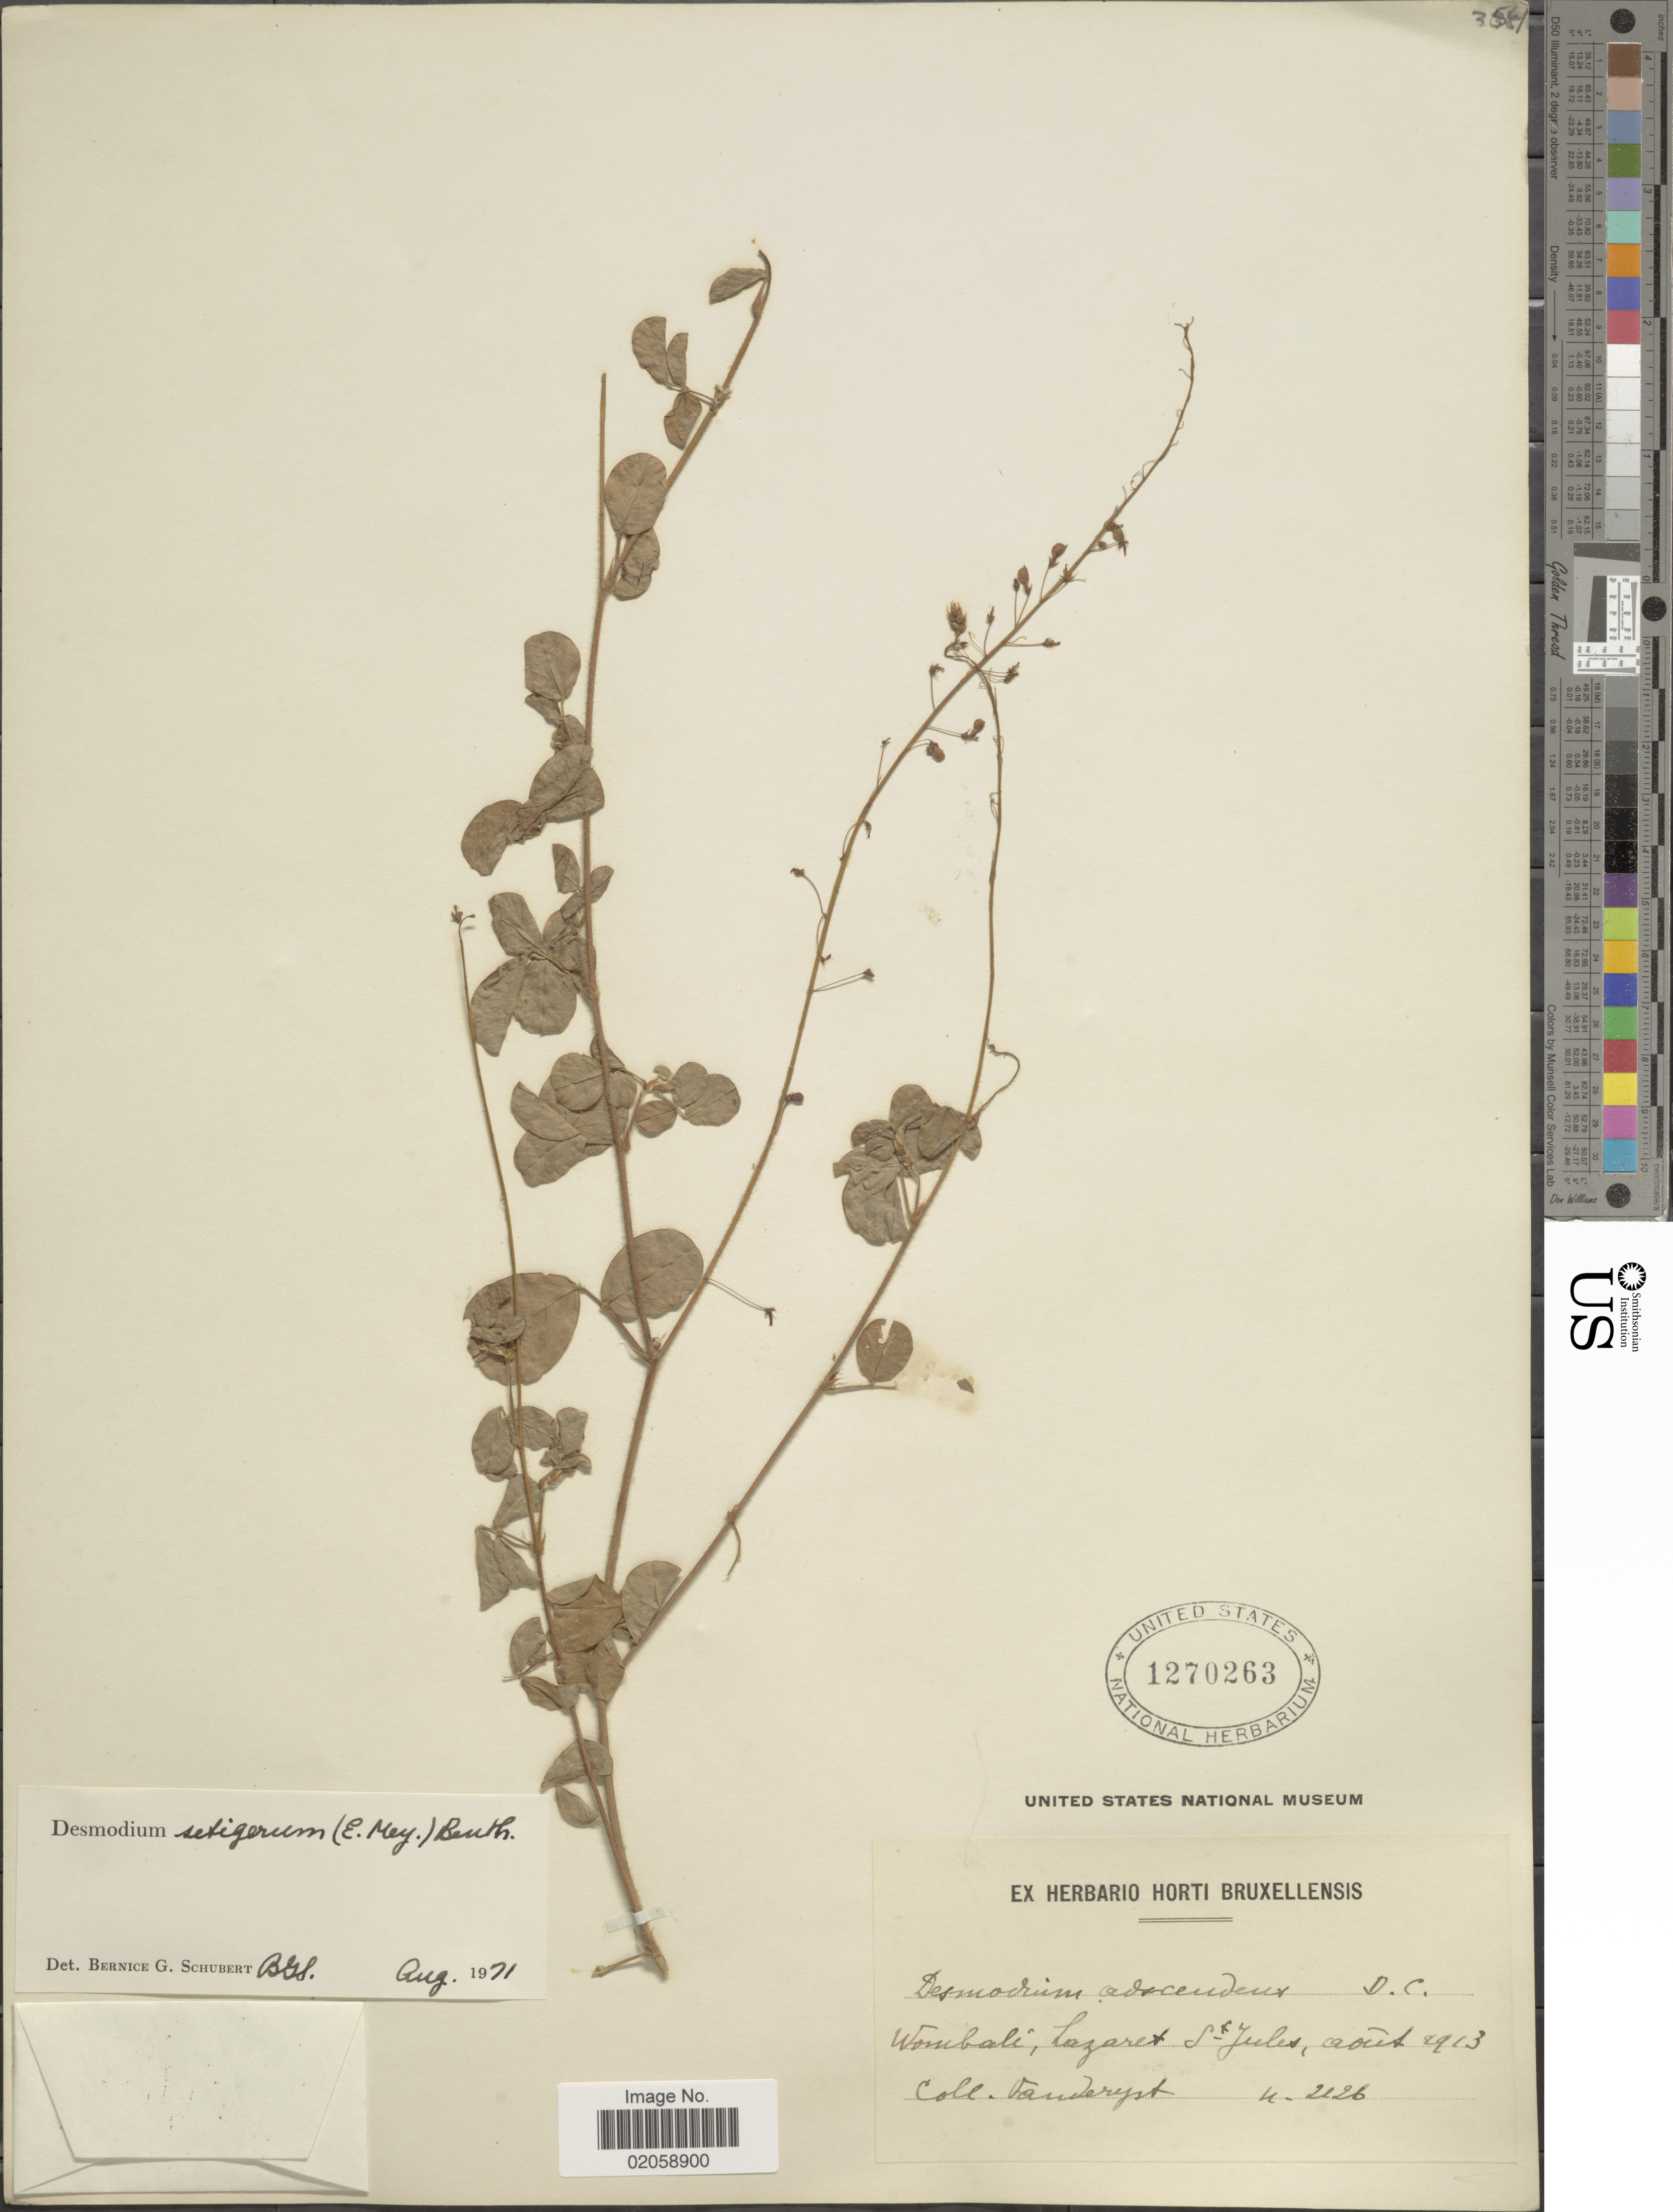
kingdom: Plantae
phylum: Tracheophyta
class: Magnoliopsida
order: Fabales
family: Fabaceae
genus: Grona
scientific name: Grona setigera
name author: (E. Mey.) H. Ohashi & K. Ohashi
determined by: Strong, Mark T., (BOT), Smithsonian Institution - National Museum of Natural History (UNITED STATES)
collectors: Vanderyst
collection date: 1913-08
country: Congo, Democratic Republic of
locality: Wombali, Lazaret St. Jules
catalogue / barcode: US 1270263